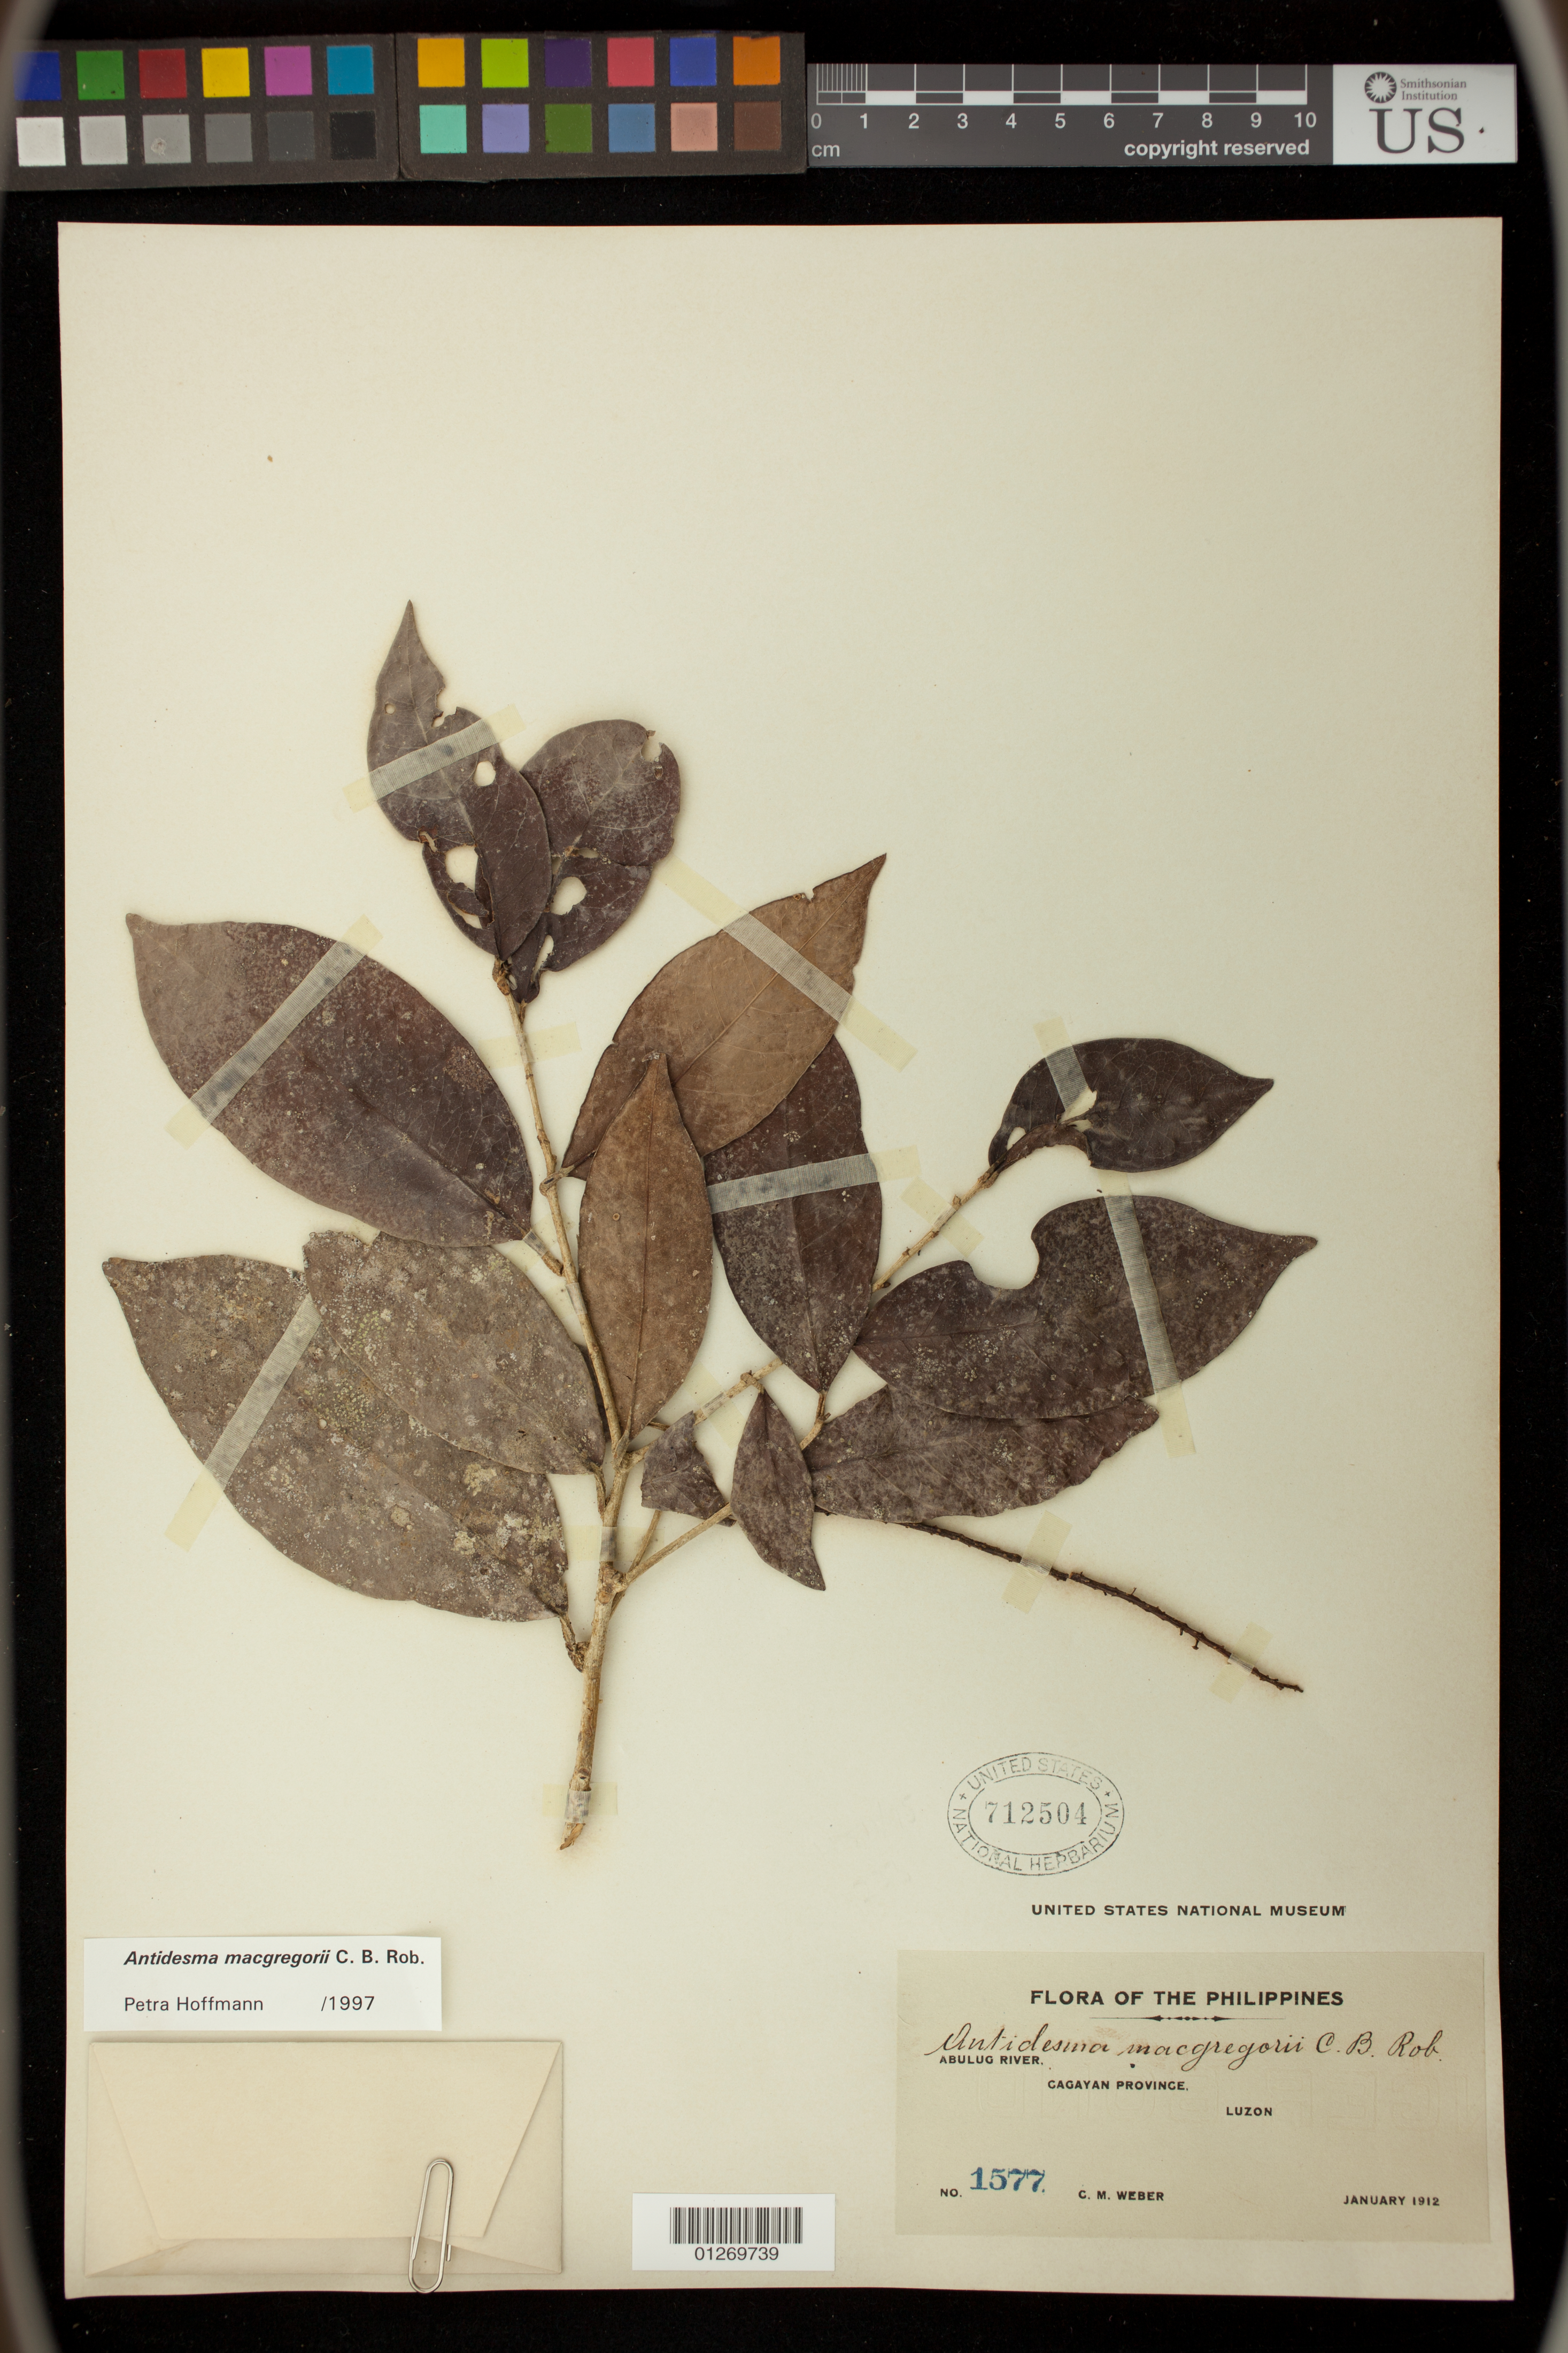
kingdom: Plantae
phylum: Tracheophyta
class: Magnoliopsida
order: Malpighiales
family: Phyllanthaceae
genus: Antidesma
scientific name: Antidesma macgregorii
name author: C.B. Rob.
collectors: C. Webber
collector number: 1577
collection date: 1912-01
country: Philippines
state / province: Cagayan Valley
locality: Cagayan Province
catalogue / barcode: US 712504